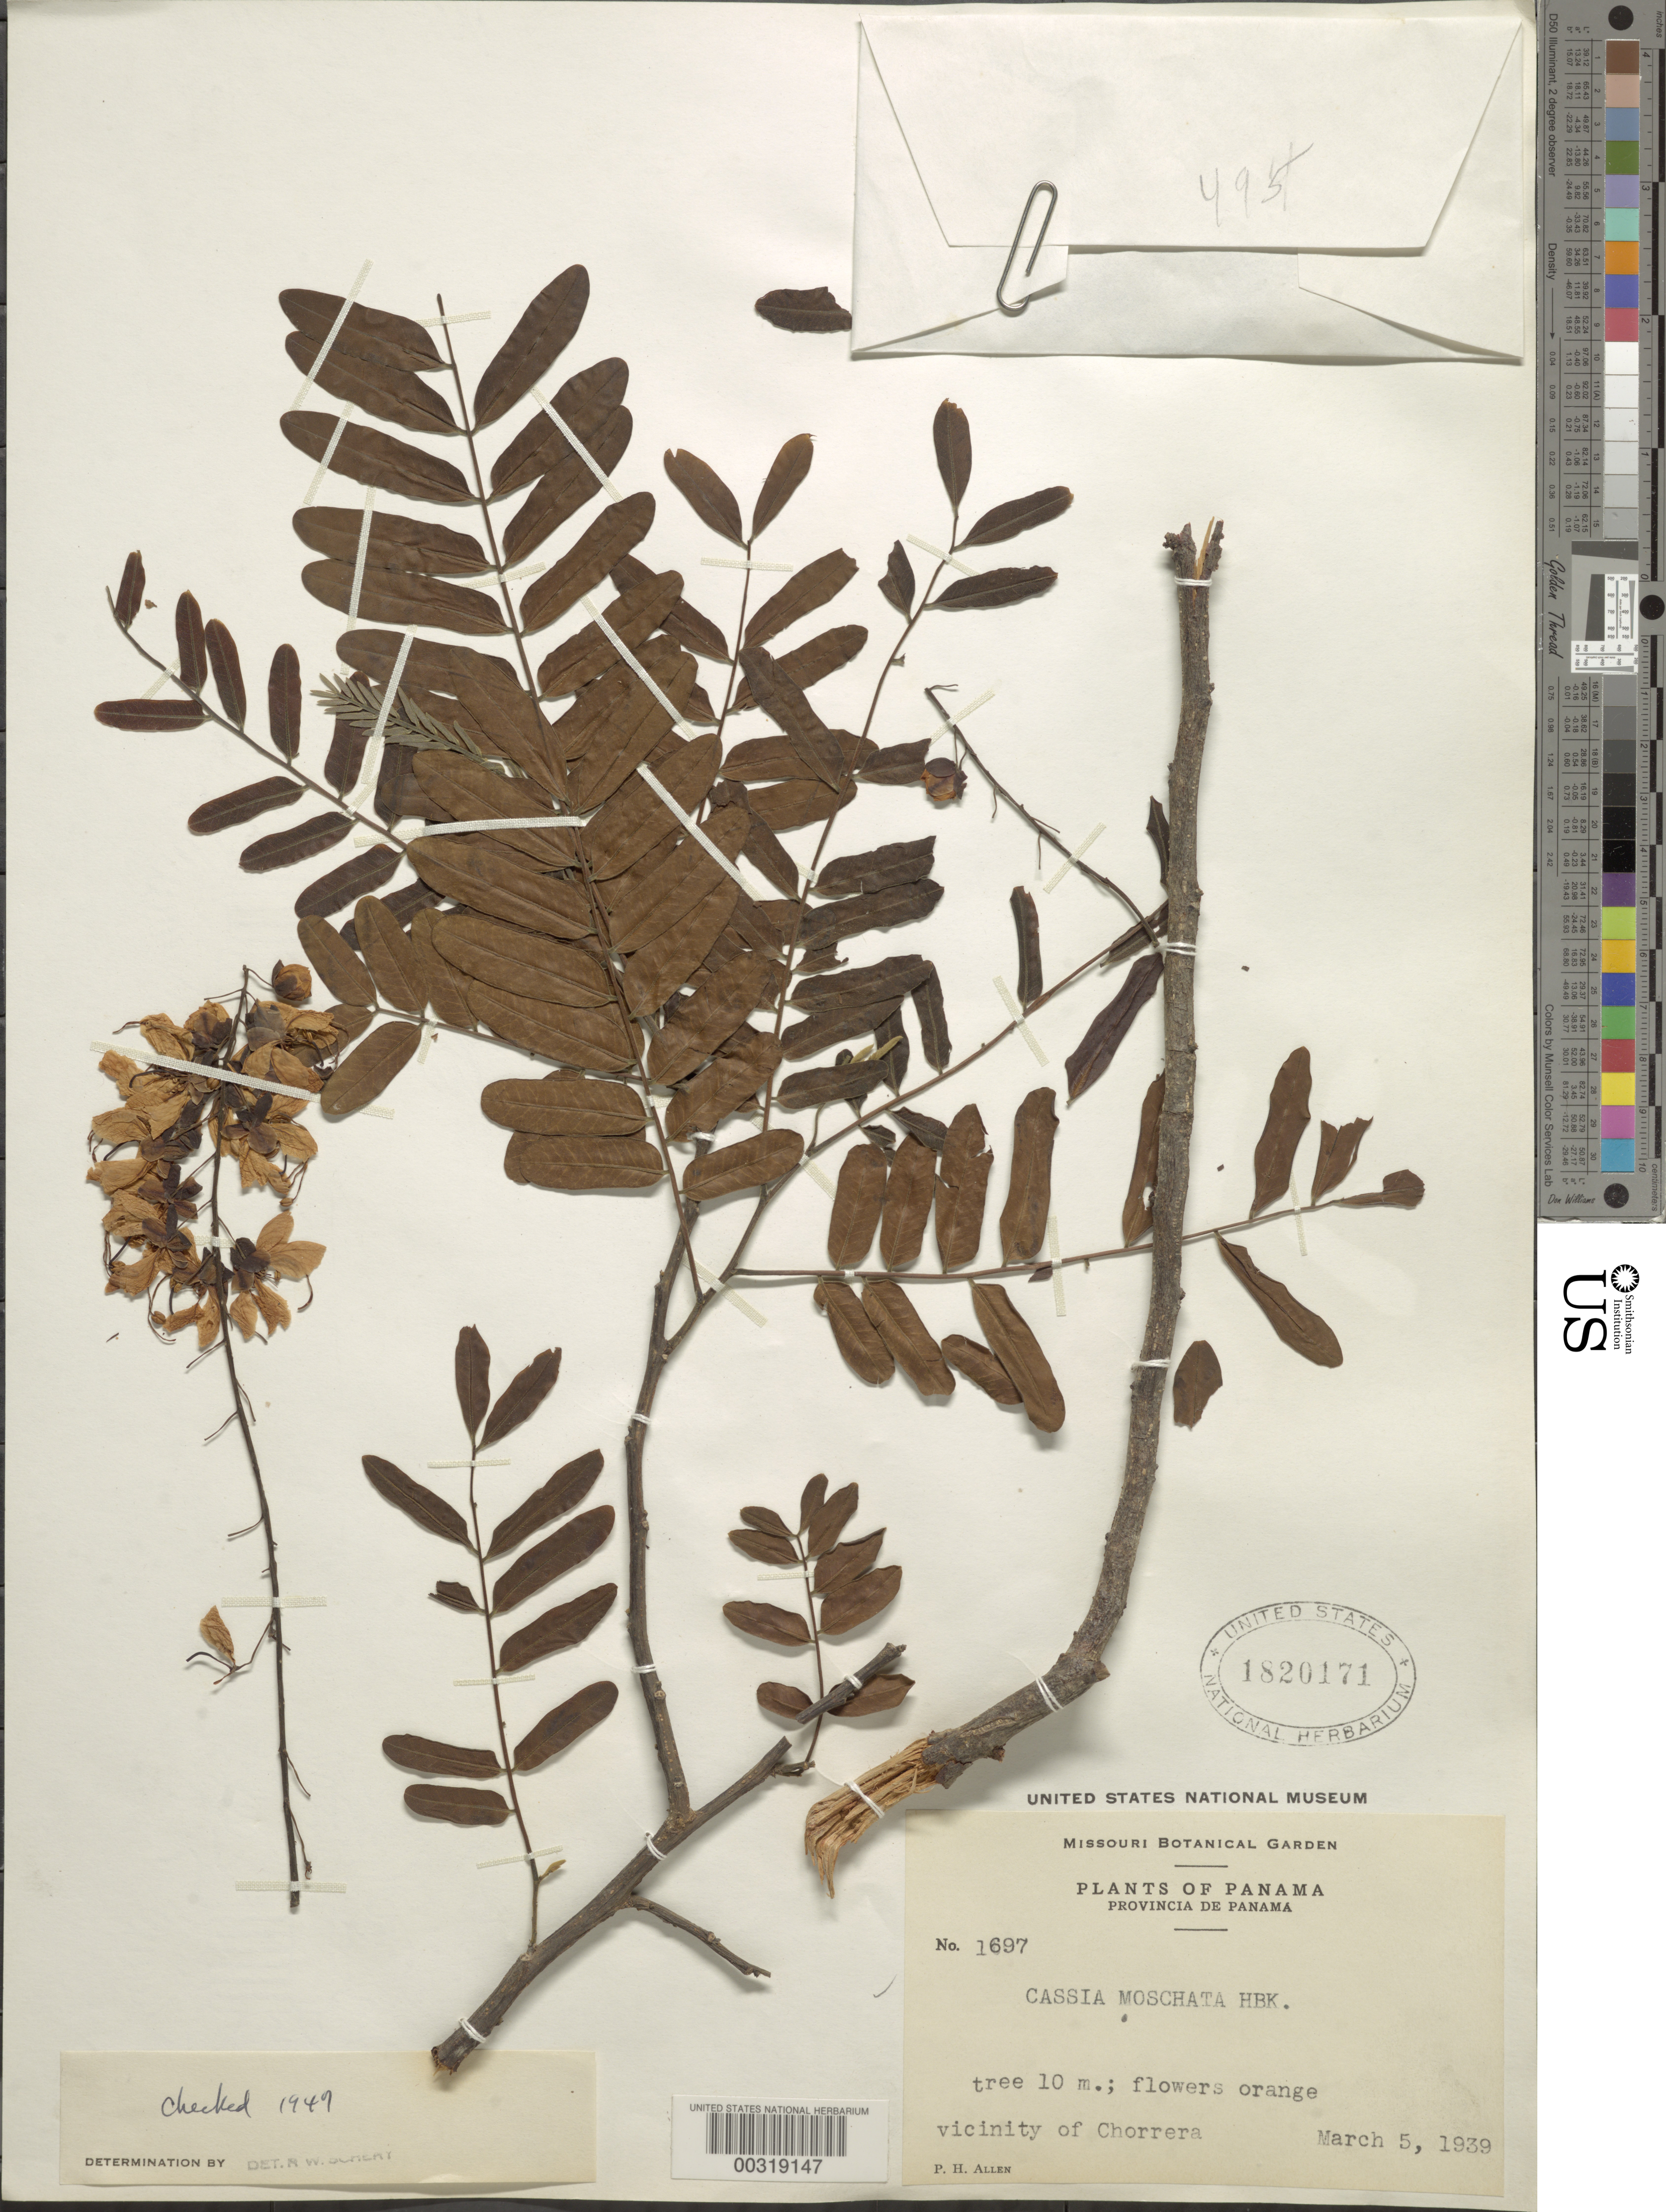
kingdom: Plantae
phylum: Tracheophyta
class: Magnoliopsida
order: Fabales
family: Fabaceae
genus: Cassia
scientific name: Cassia moschata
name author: Kunth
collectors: P. H. Allen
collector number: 1697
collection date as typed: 05 Mar 1939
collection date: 1939-03-05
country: Panama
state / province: Panamá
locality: Vicinity of Chorrera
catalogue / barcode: US 1820171